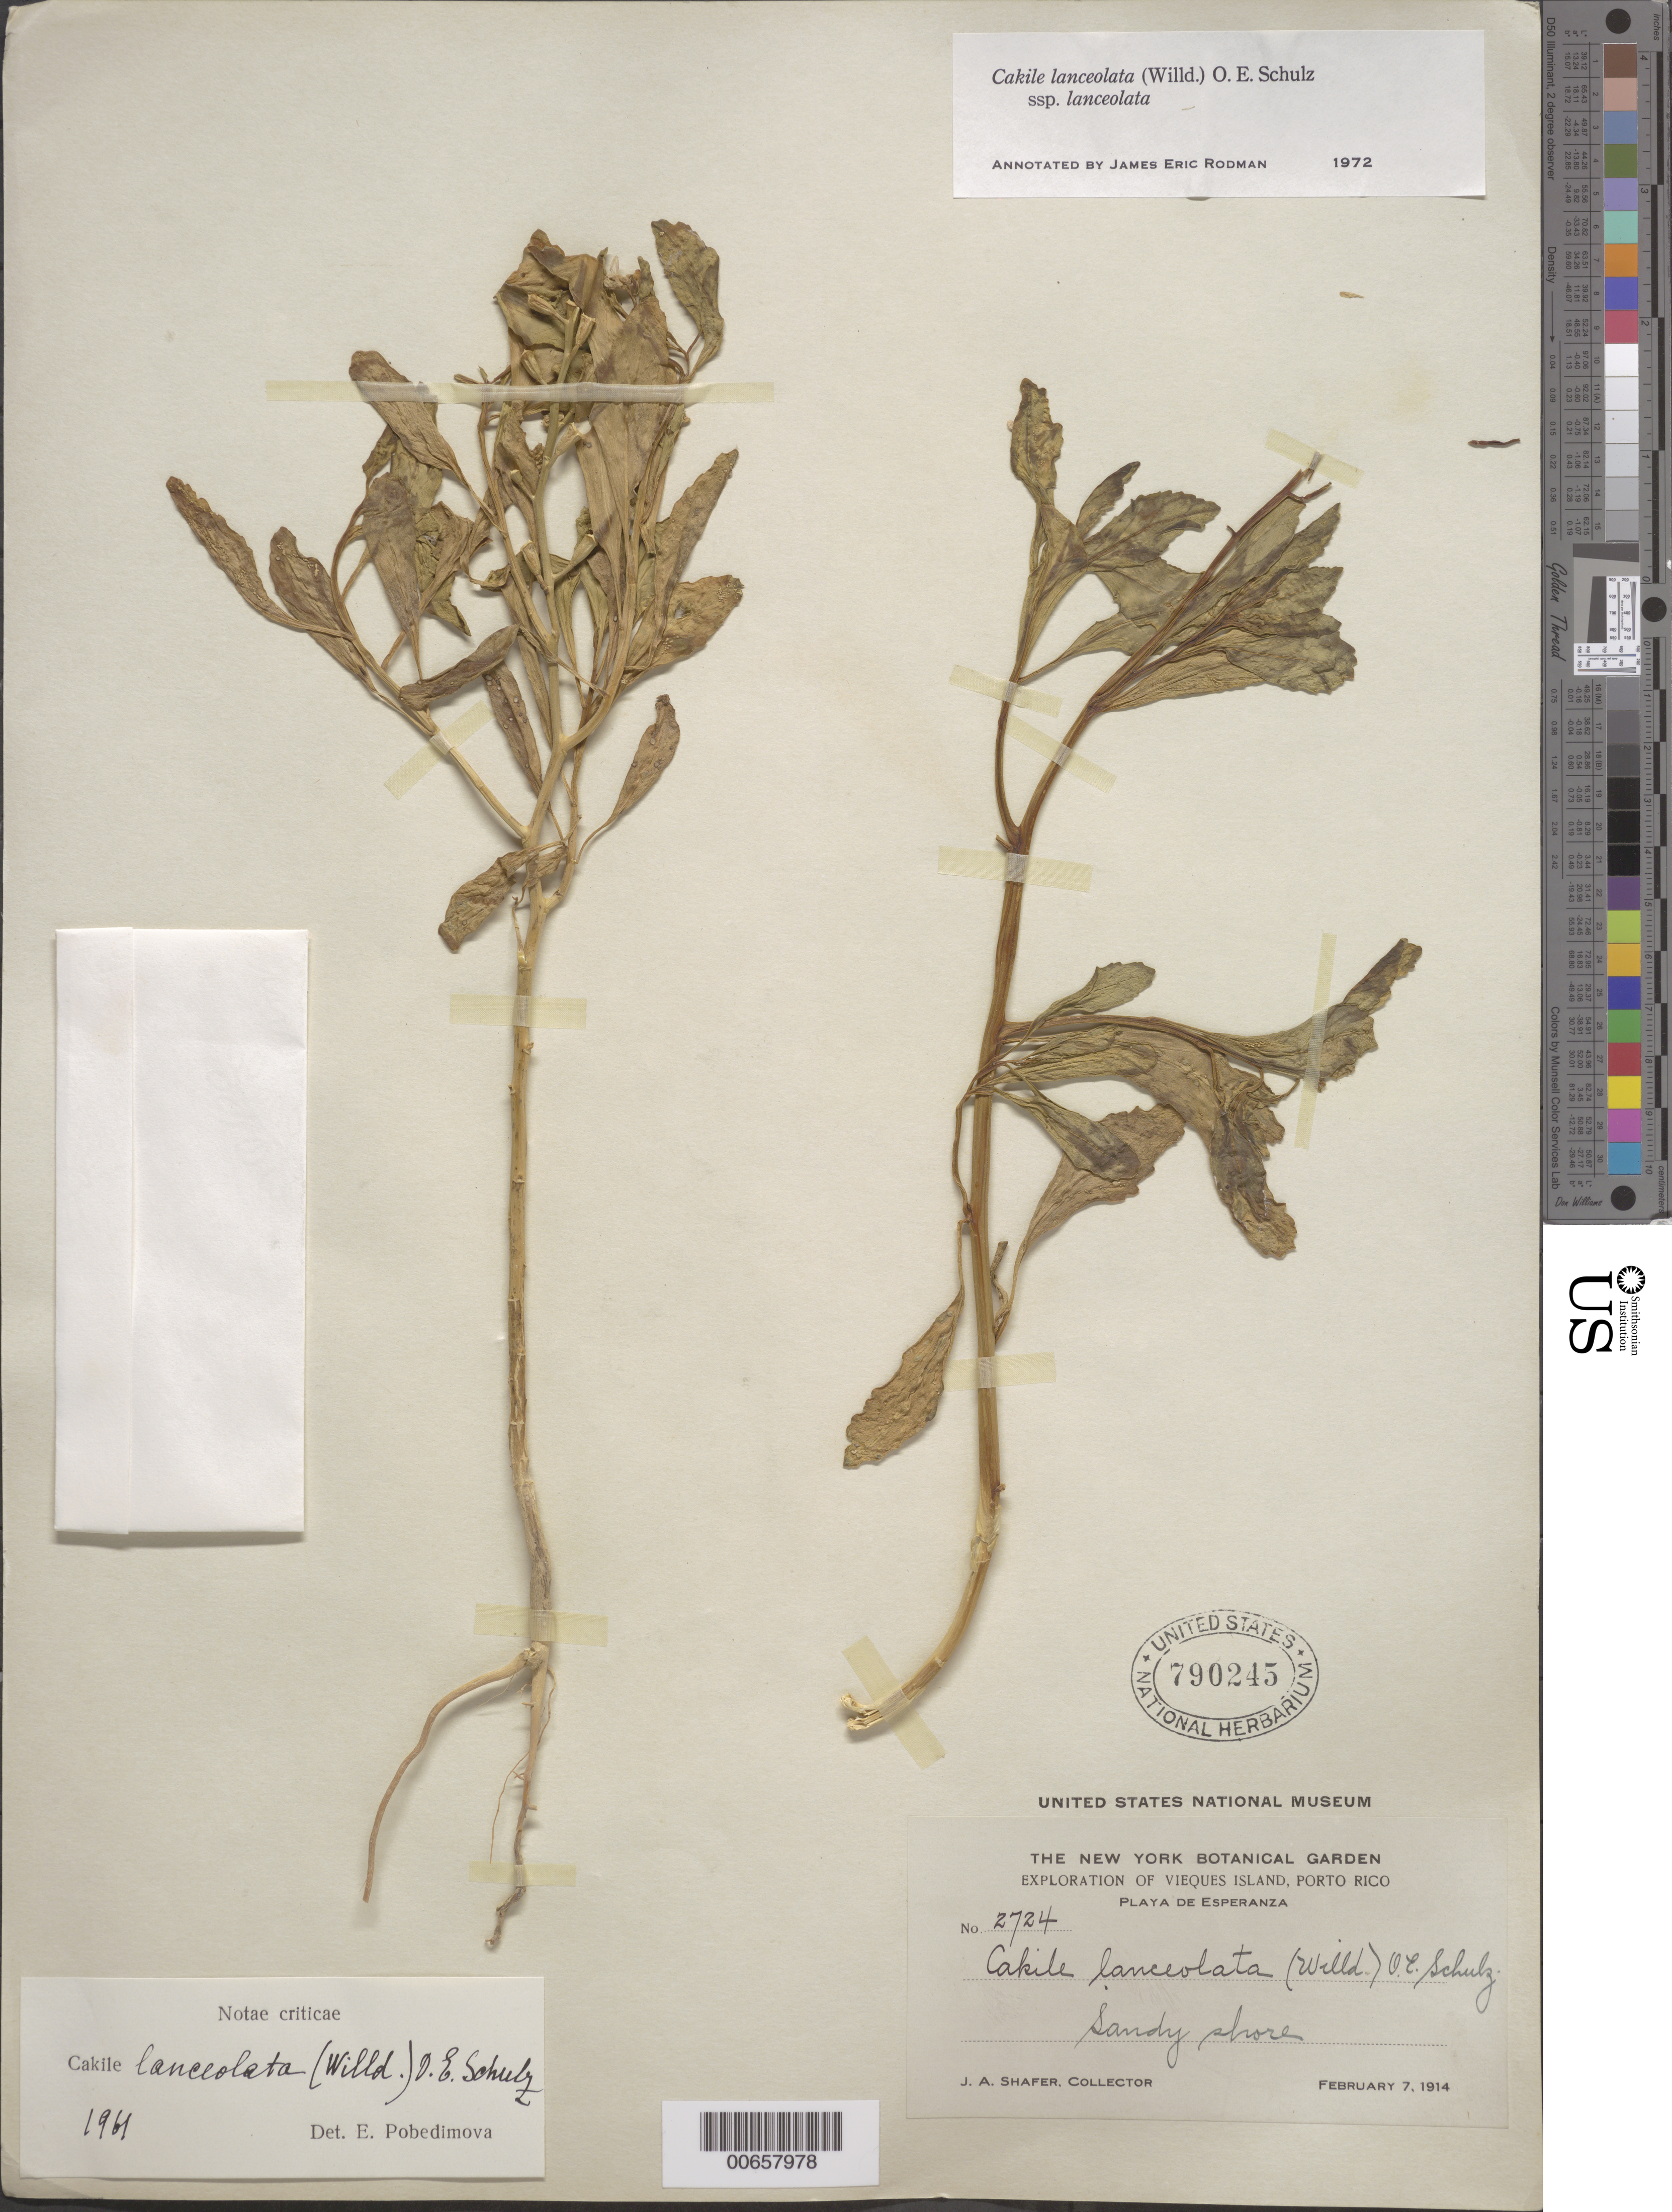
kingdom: Plantae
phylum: Tracheophyta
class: Magnoliopsida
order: Brassicales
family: Brassicaceae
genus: Cakile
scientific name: Cakile lanceolata subsp. lanceolata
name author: (Willd.) O.E. Schulz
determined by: Rodman, J. E.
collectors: J. A. Shafer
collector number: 2724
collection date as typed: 07 Feb 1914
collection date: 1914-02-07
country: Puerto Rico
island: Vieques Island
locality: Playa de Esperanza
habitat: Sandy shore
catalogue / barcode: US 790245